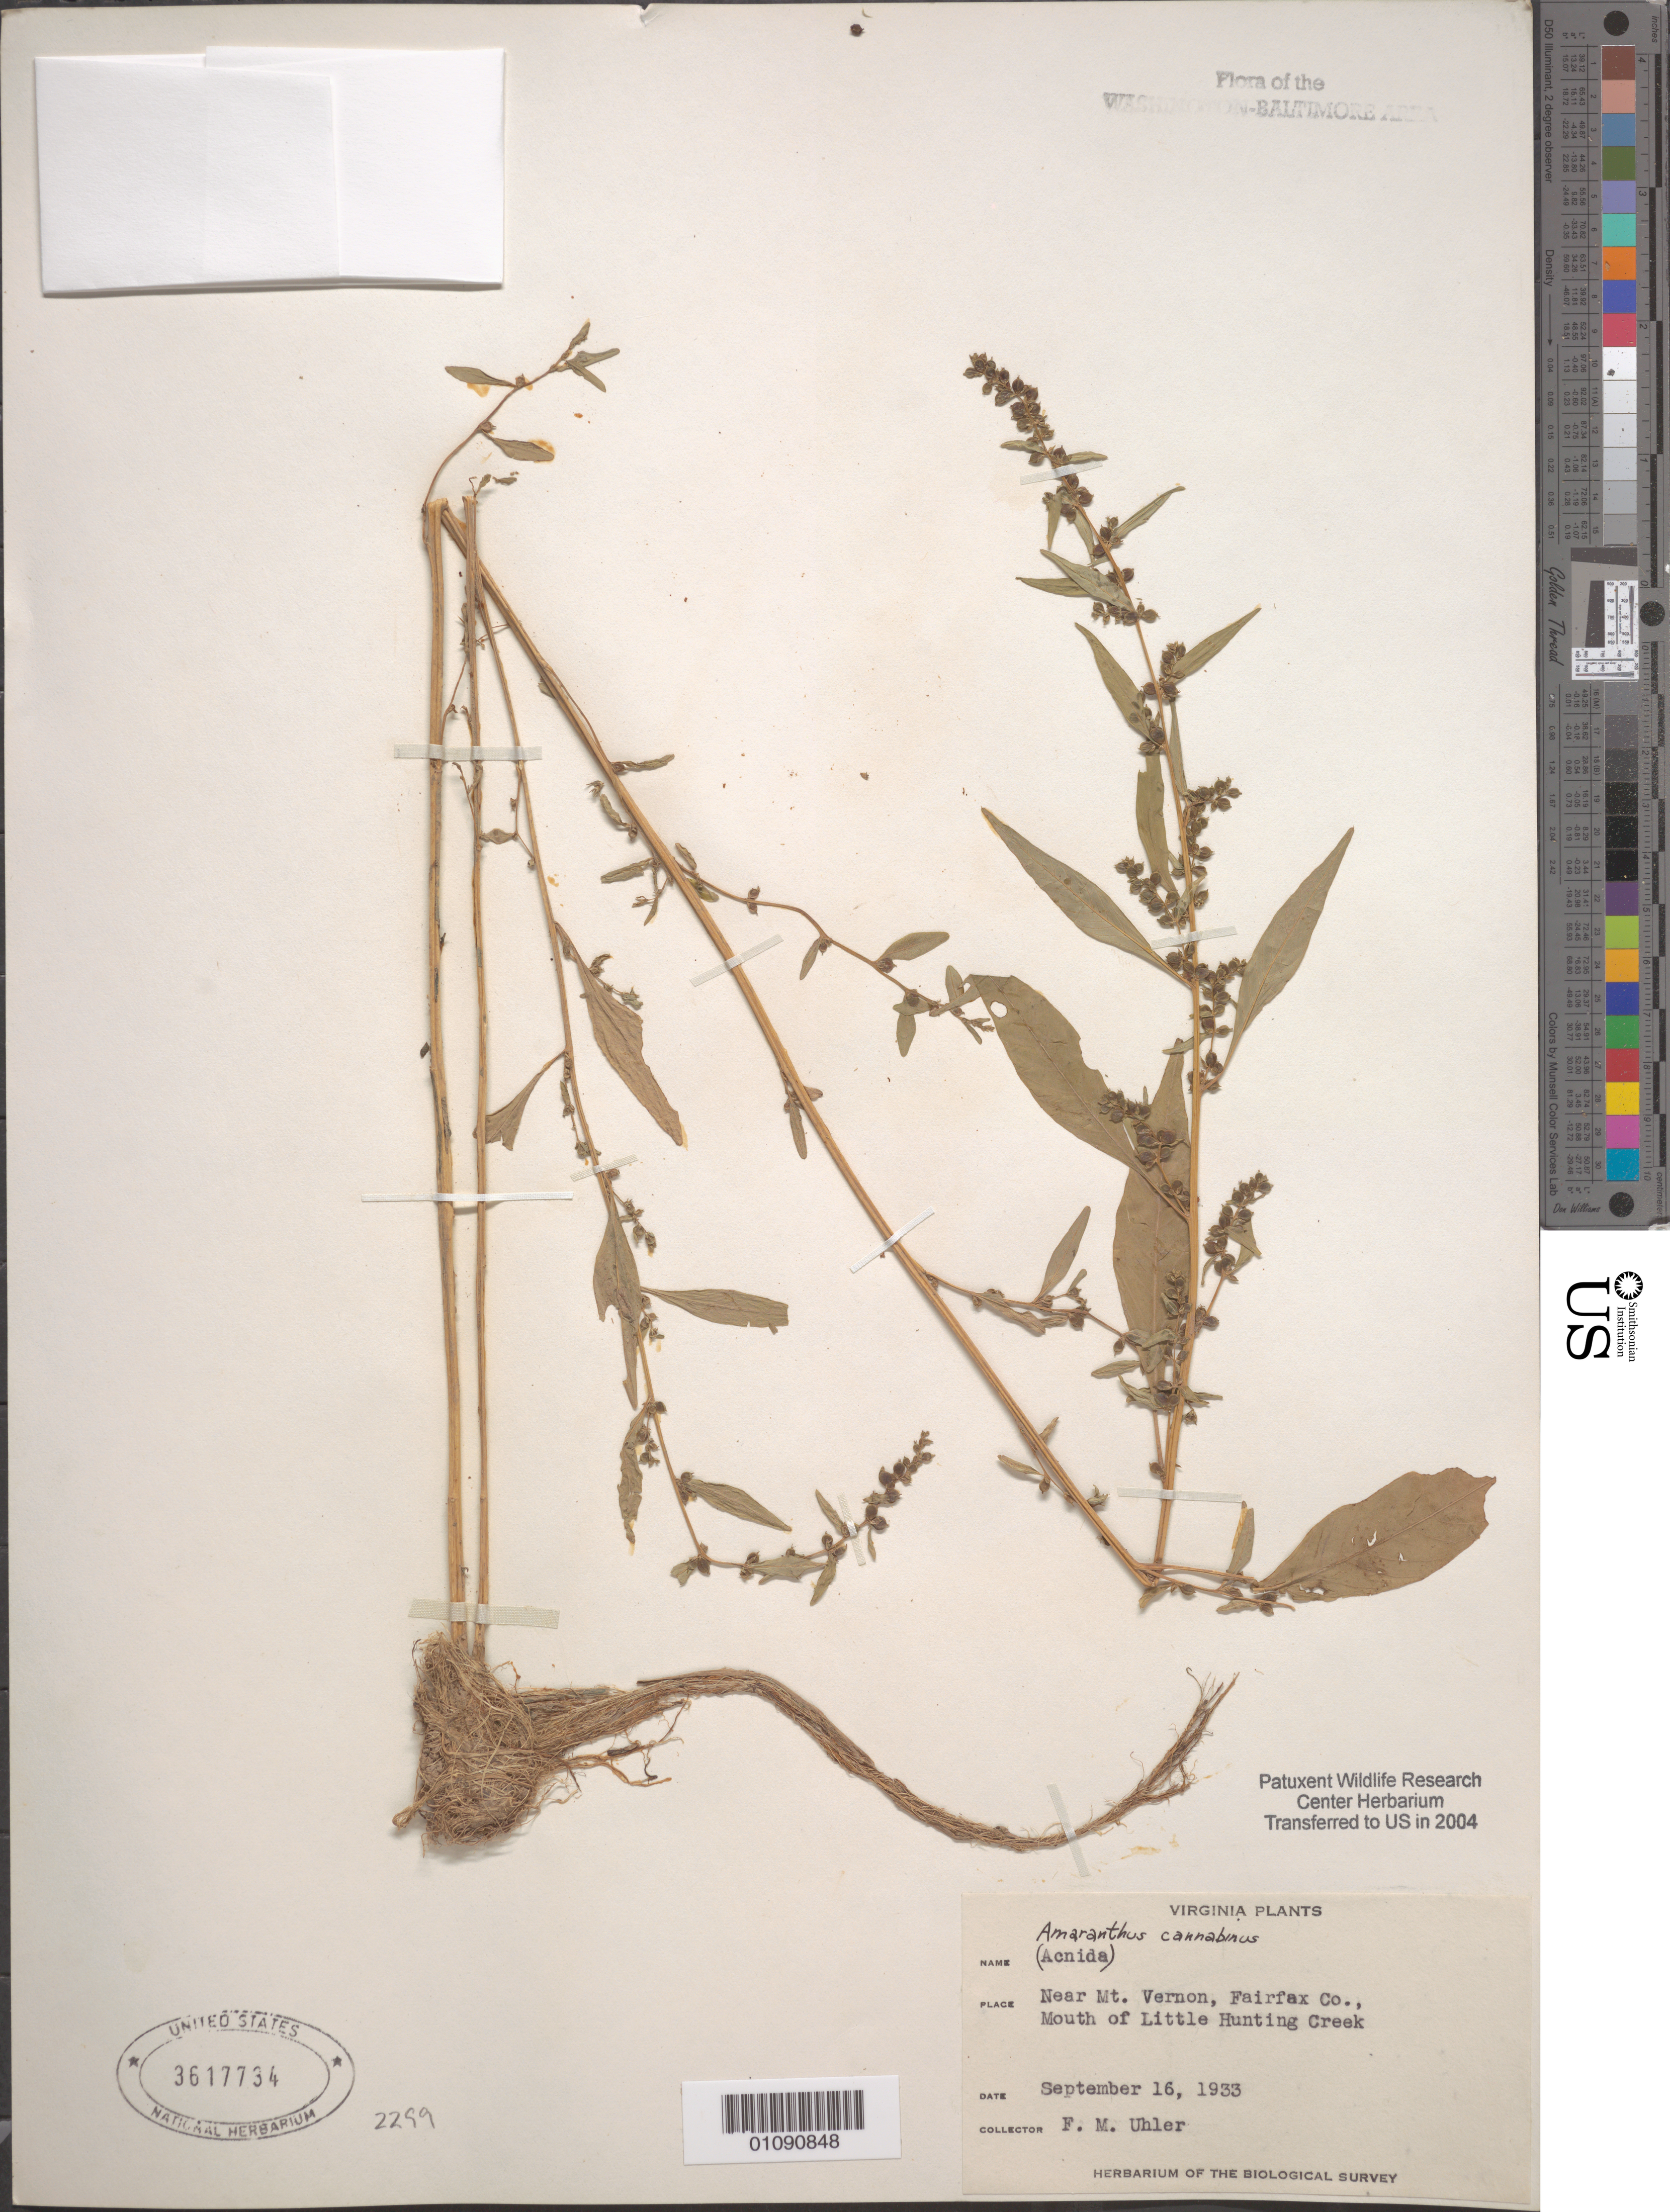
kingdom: Plantae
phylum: Tracheophyta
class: Magnoliopsida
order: Caryophyllales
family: Amaranthaceae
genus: Amaranthus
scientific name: Amaranthus cannabinus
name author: (L.) E.G. F. Sauer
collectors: F. M. Uhler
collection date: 1933-09-16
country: United States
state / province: Virginia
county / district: Fairfax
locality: Mouth of Little Hunting Creek, near Mt. Vernon.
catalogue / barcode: US 3617734